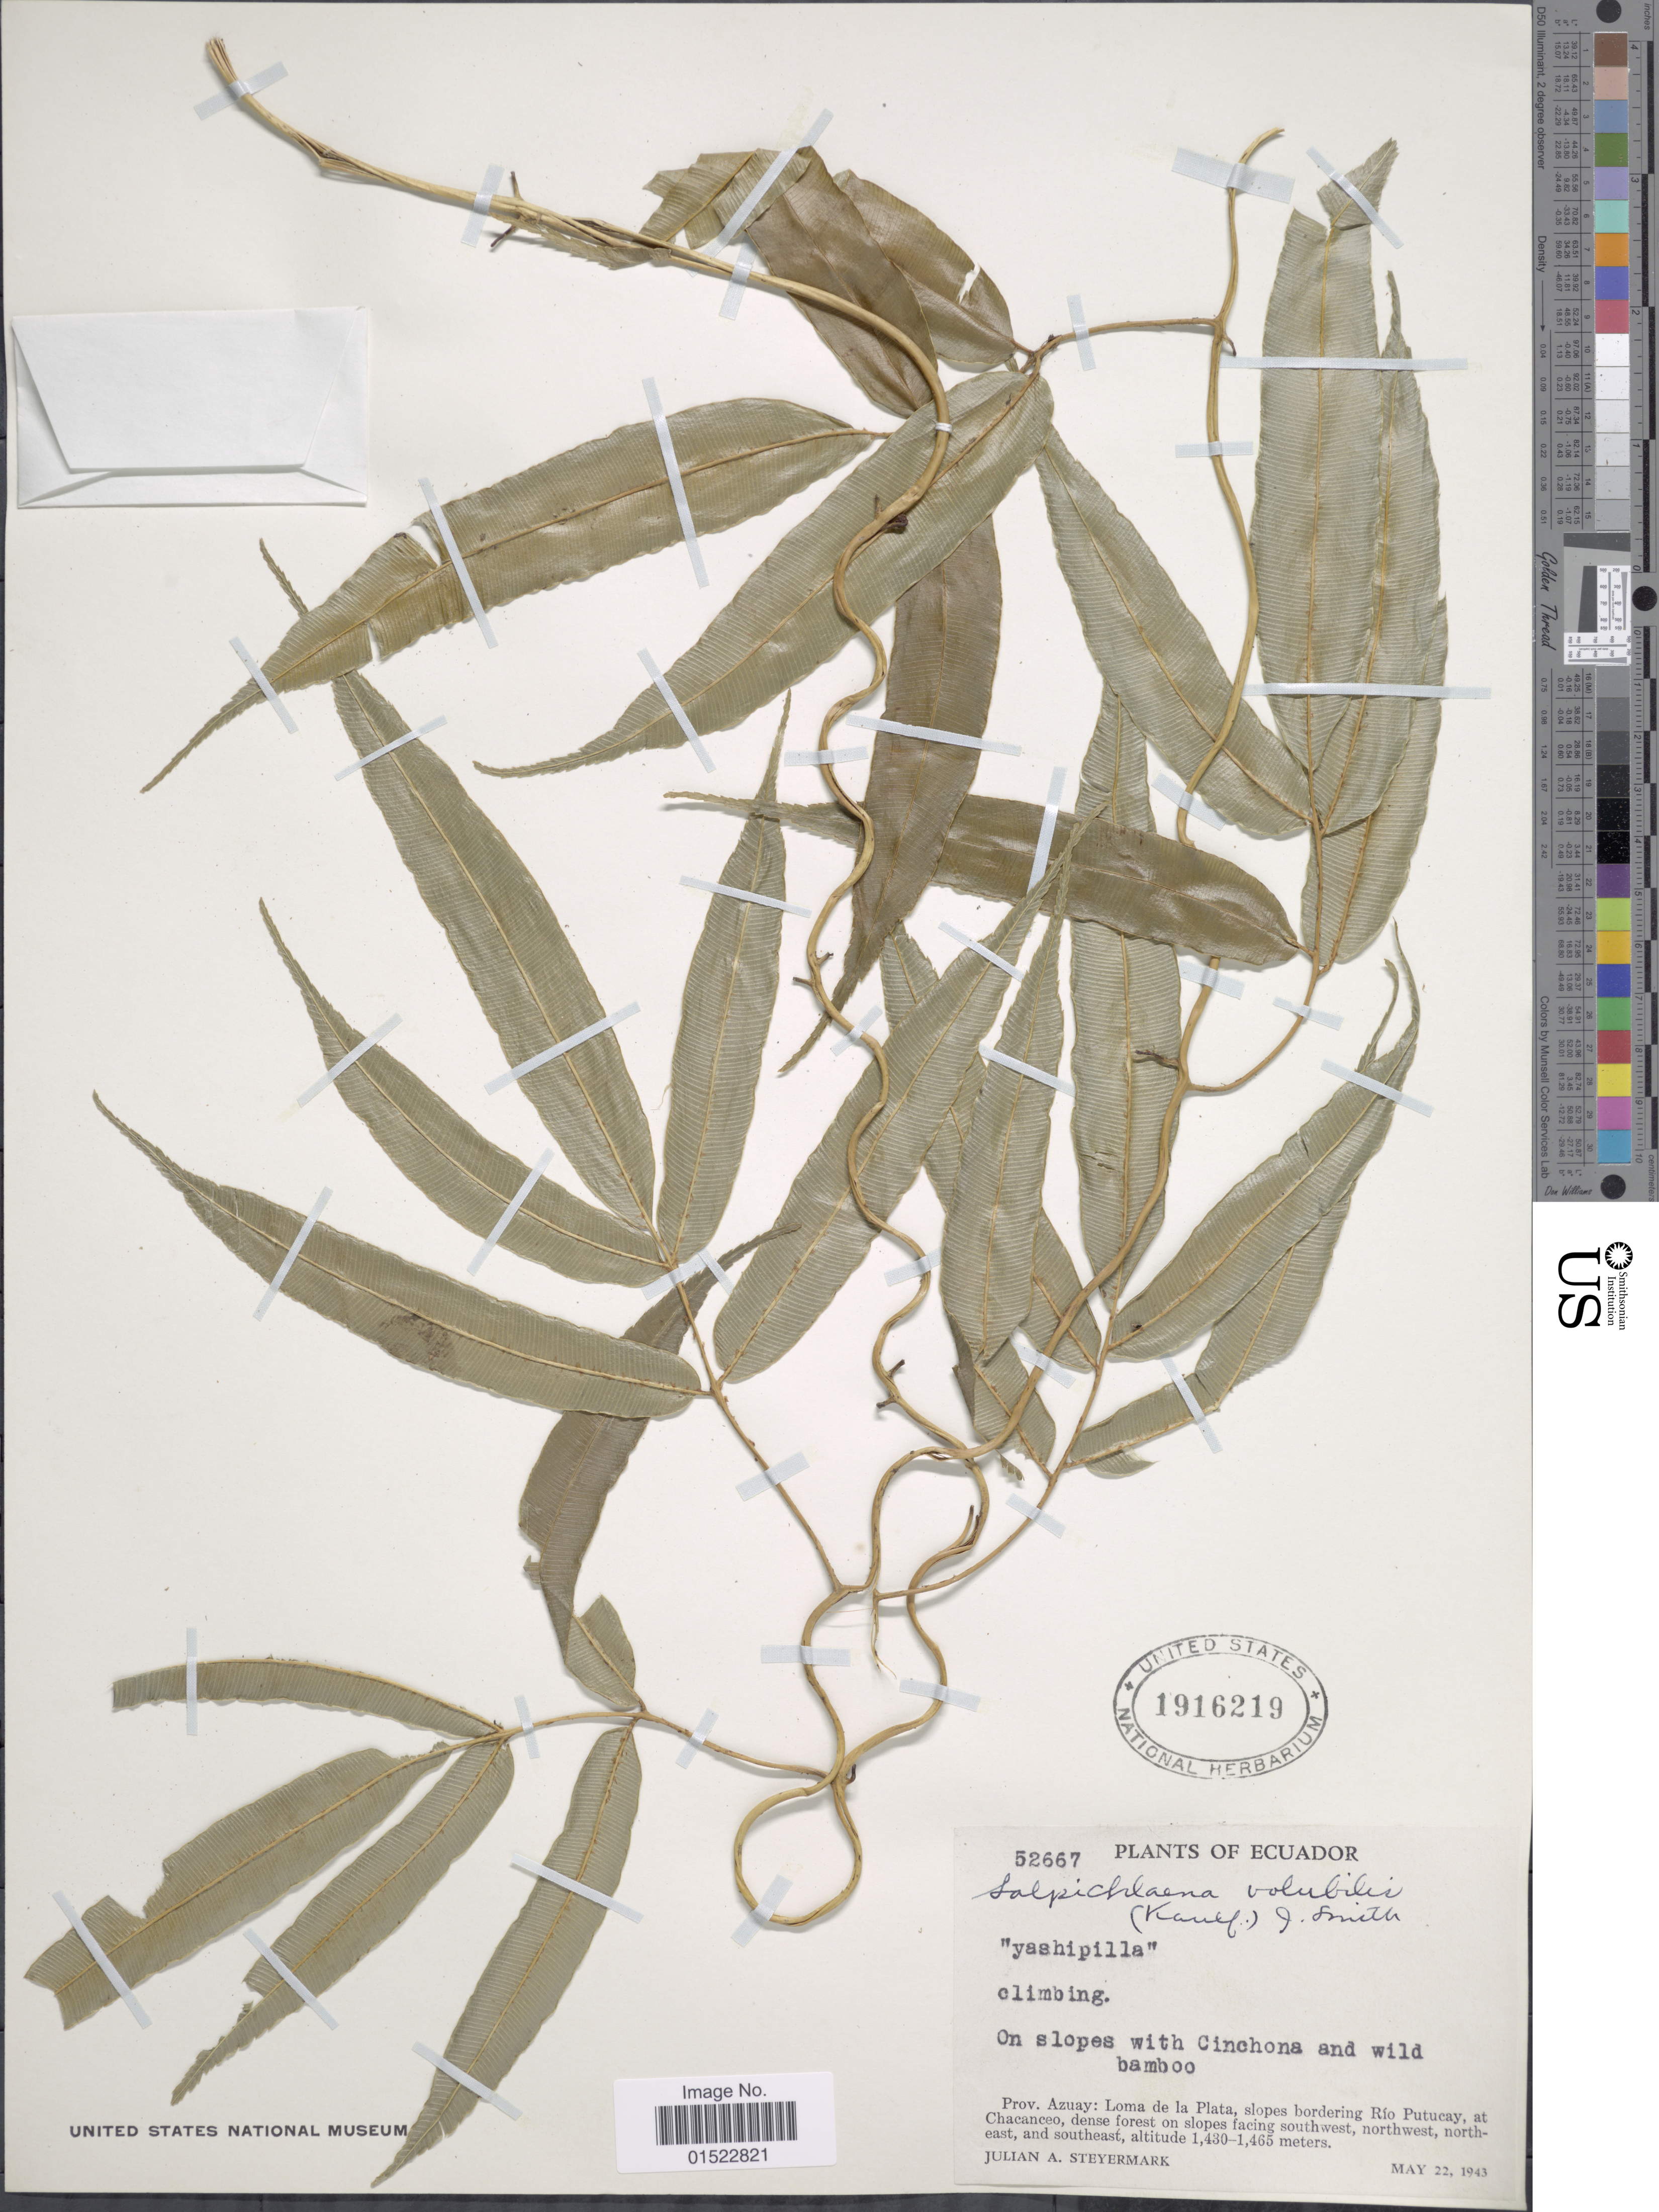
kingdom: Plantae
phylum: Tracheophyta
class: Polypodiopsida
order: Polypodiales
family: Blechnaceae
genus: Salpichlaena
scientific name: Salpichlaena volubilis subsp. volubilis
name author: (Kaulf.) J. Sm.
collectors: J. Steyermark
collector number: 52667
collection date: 1943-05-22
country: Ecuador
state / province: Azuay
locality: Loma de la Plata, slopes bordering Rio Putucay, at Chacanceo, dense forests on slopes facing southwest, northwest, northeast and southeast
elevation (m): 1430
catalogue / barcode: US 1916219